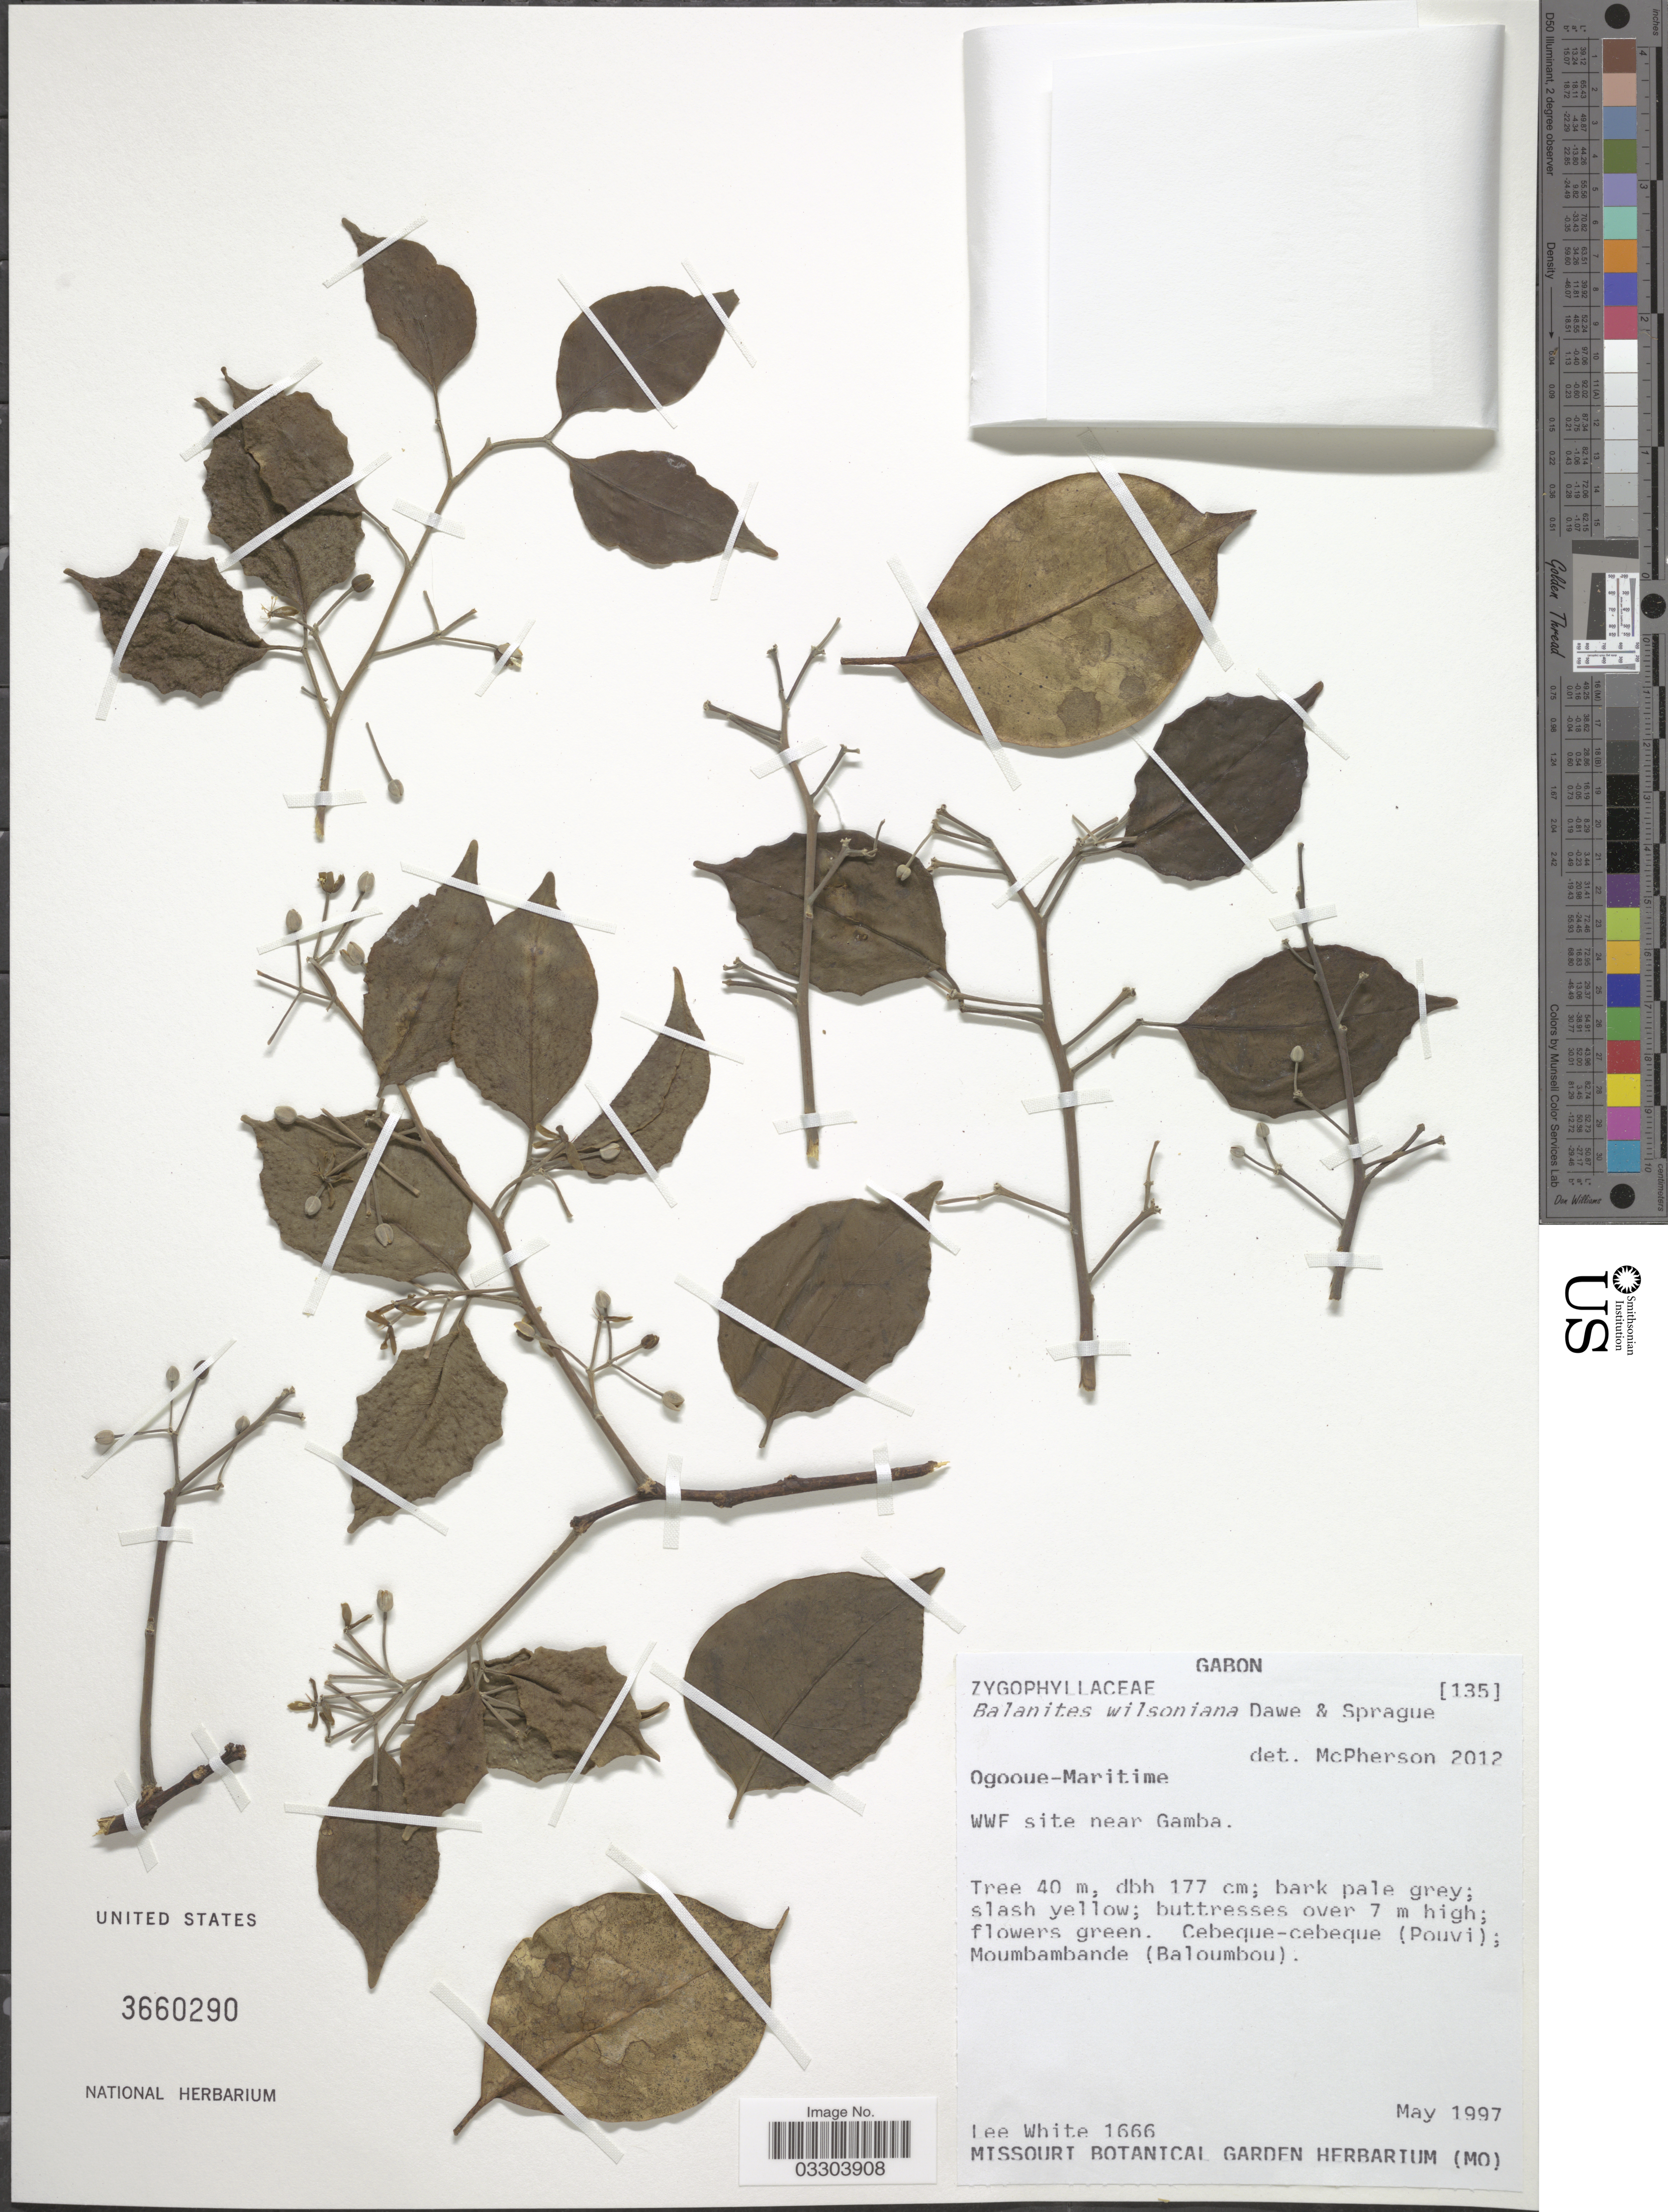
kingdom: Plantae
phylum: Tracheophyta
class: Magnoliopsida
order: Zygophyllales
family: Zygophyllaceae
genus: Balanites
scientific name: Balanites wilsoniana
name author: Dawe & Sprague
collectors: L. White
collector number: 1666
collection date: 1997-05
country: Gabon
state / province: Ogooue-Maritime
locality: WWF site near Gamba. Cebeque - cebeque (Pouvi); Moumbambande (Baloumbou).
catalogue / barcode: US 3660290